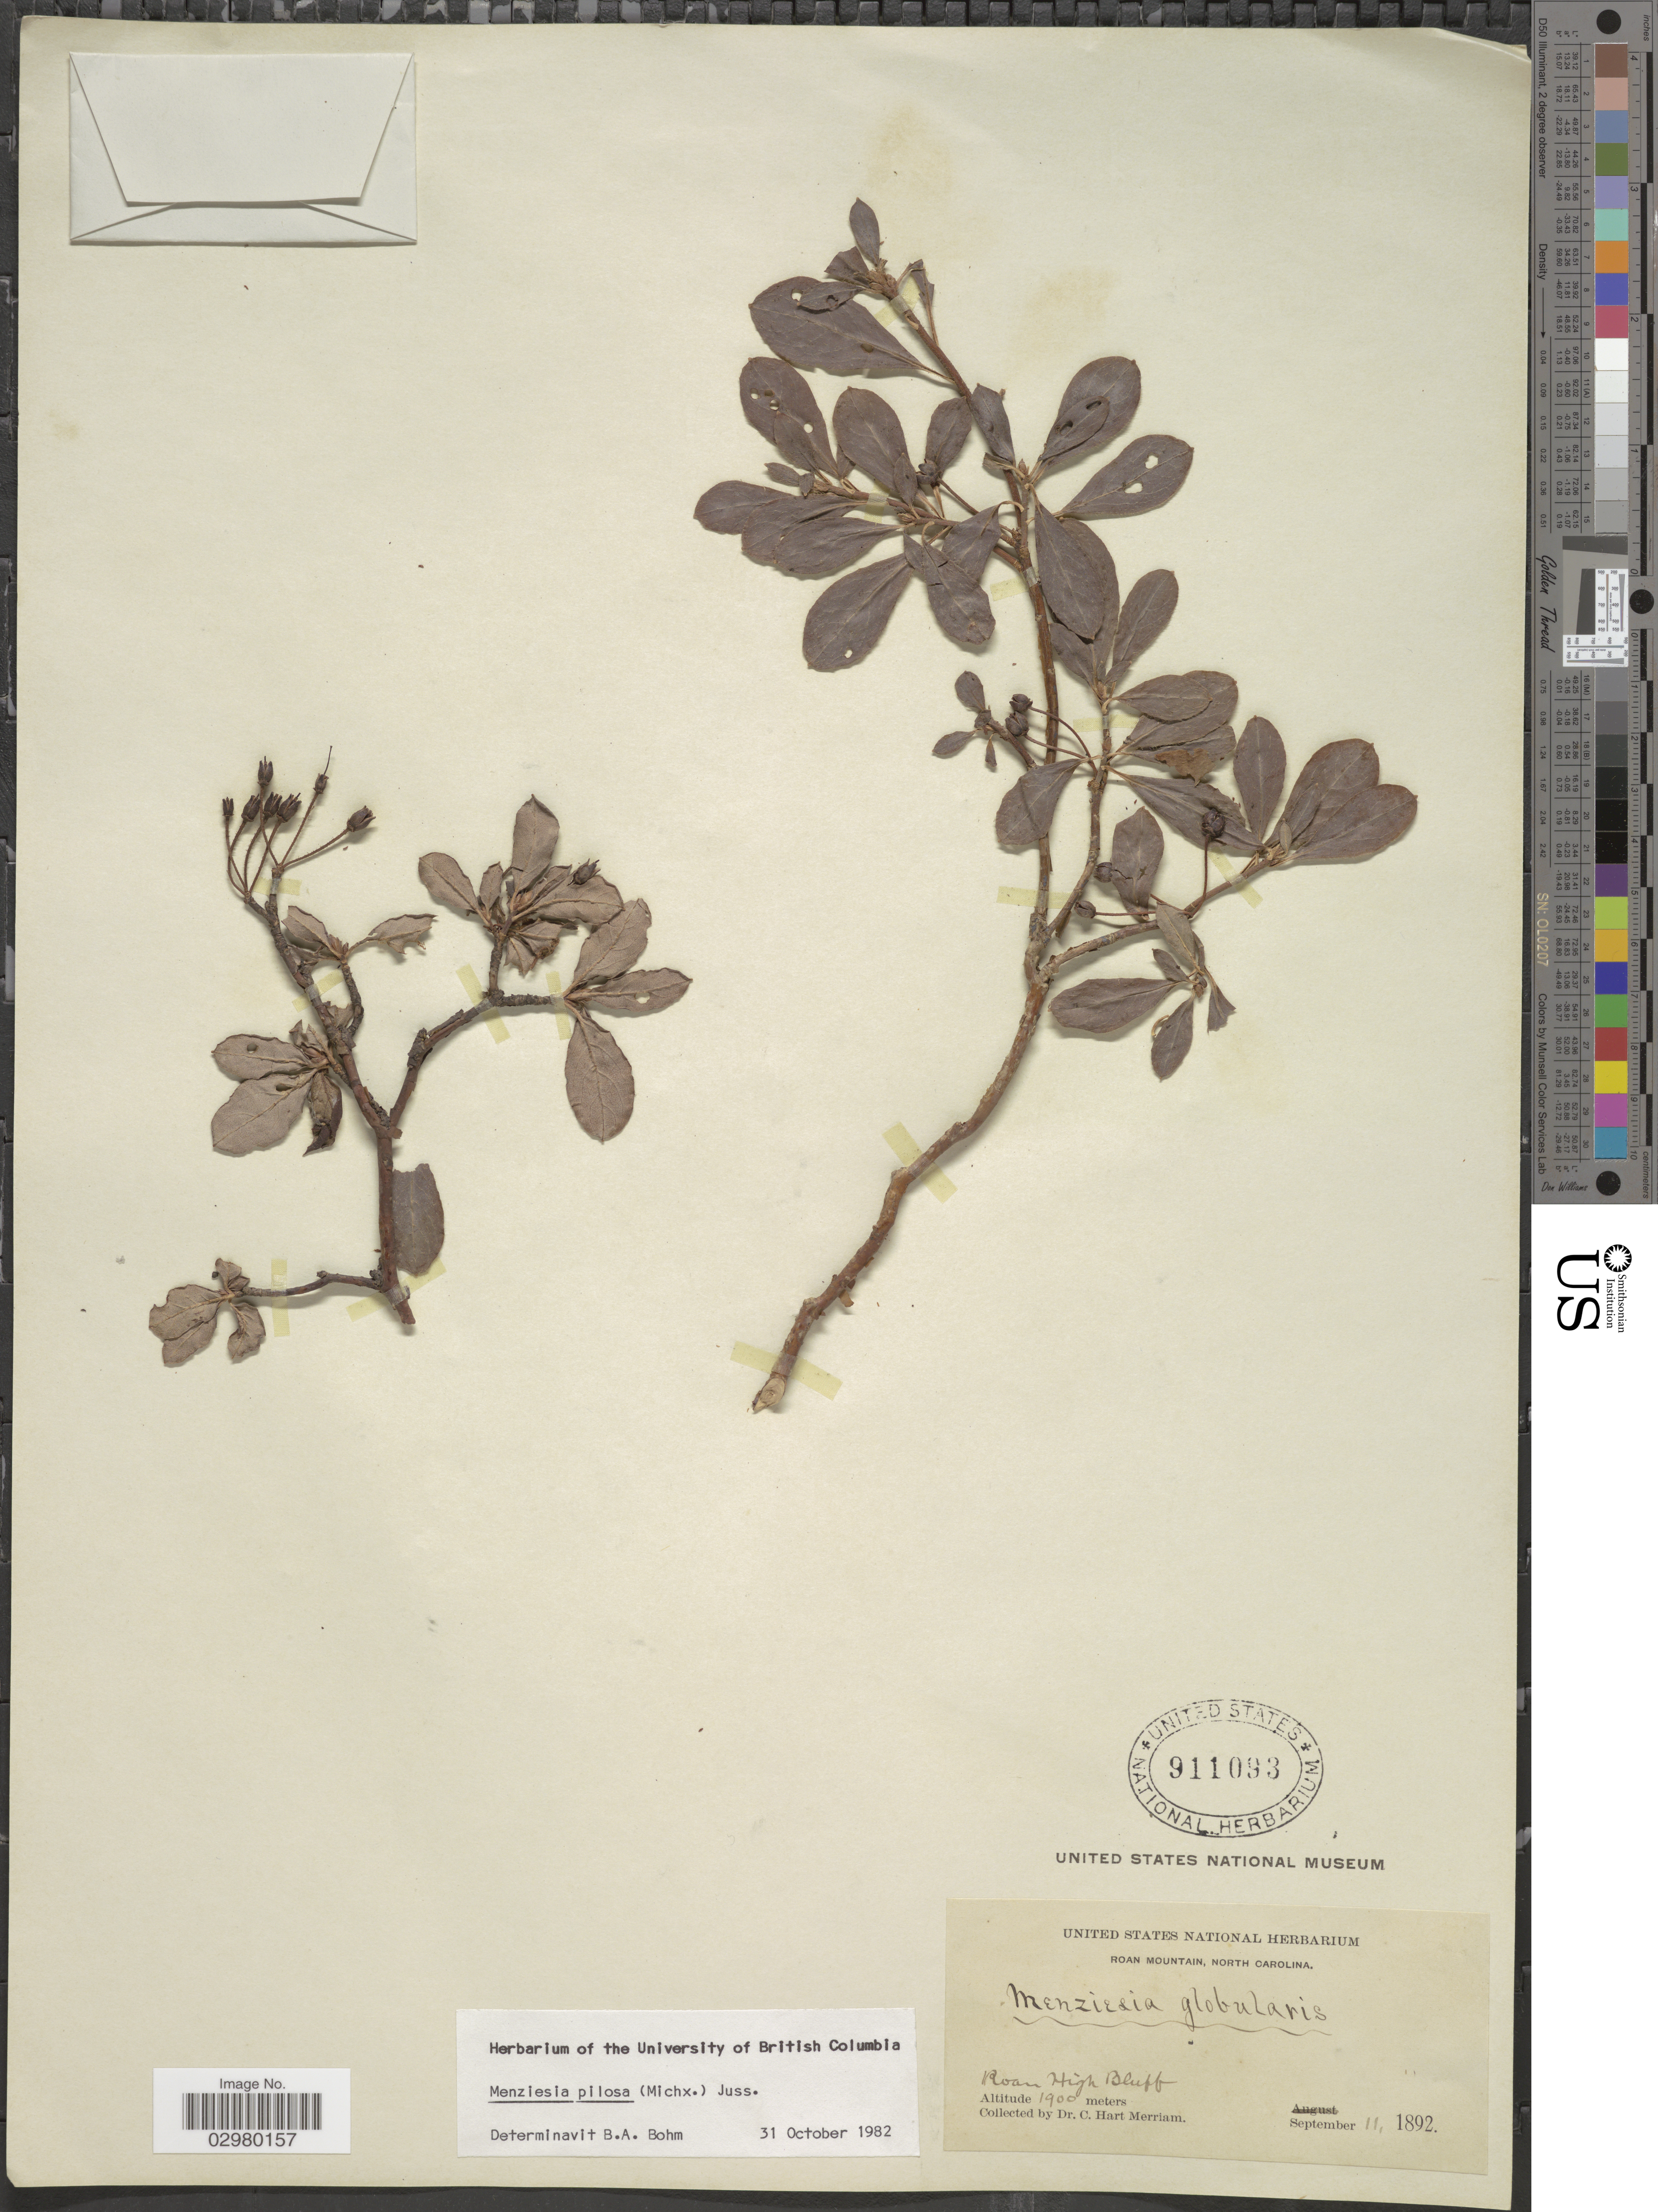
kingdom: Plantae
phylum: Tracheophyta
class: Magnoliopsida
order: Ericales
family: Ericaceae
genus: Menziesia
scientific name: Menziesia pilosa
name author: (Michx.) Juss.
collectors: C. Merriam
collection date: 1892-09-11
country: United States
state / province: North Carolina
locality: Roan Mountain. Roan High Bluff.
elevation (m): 1900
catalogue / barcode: US 911093